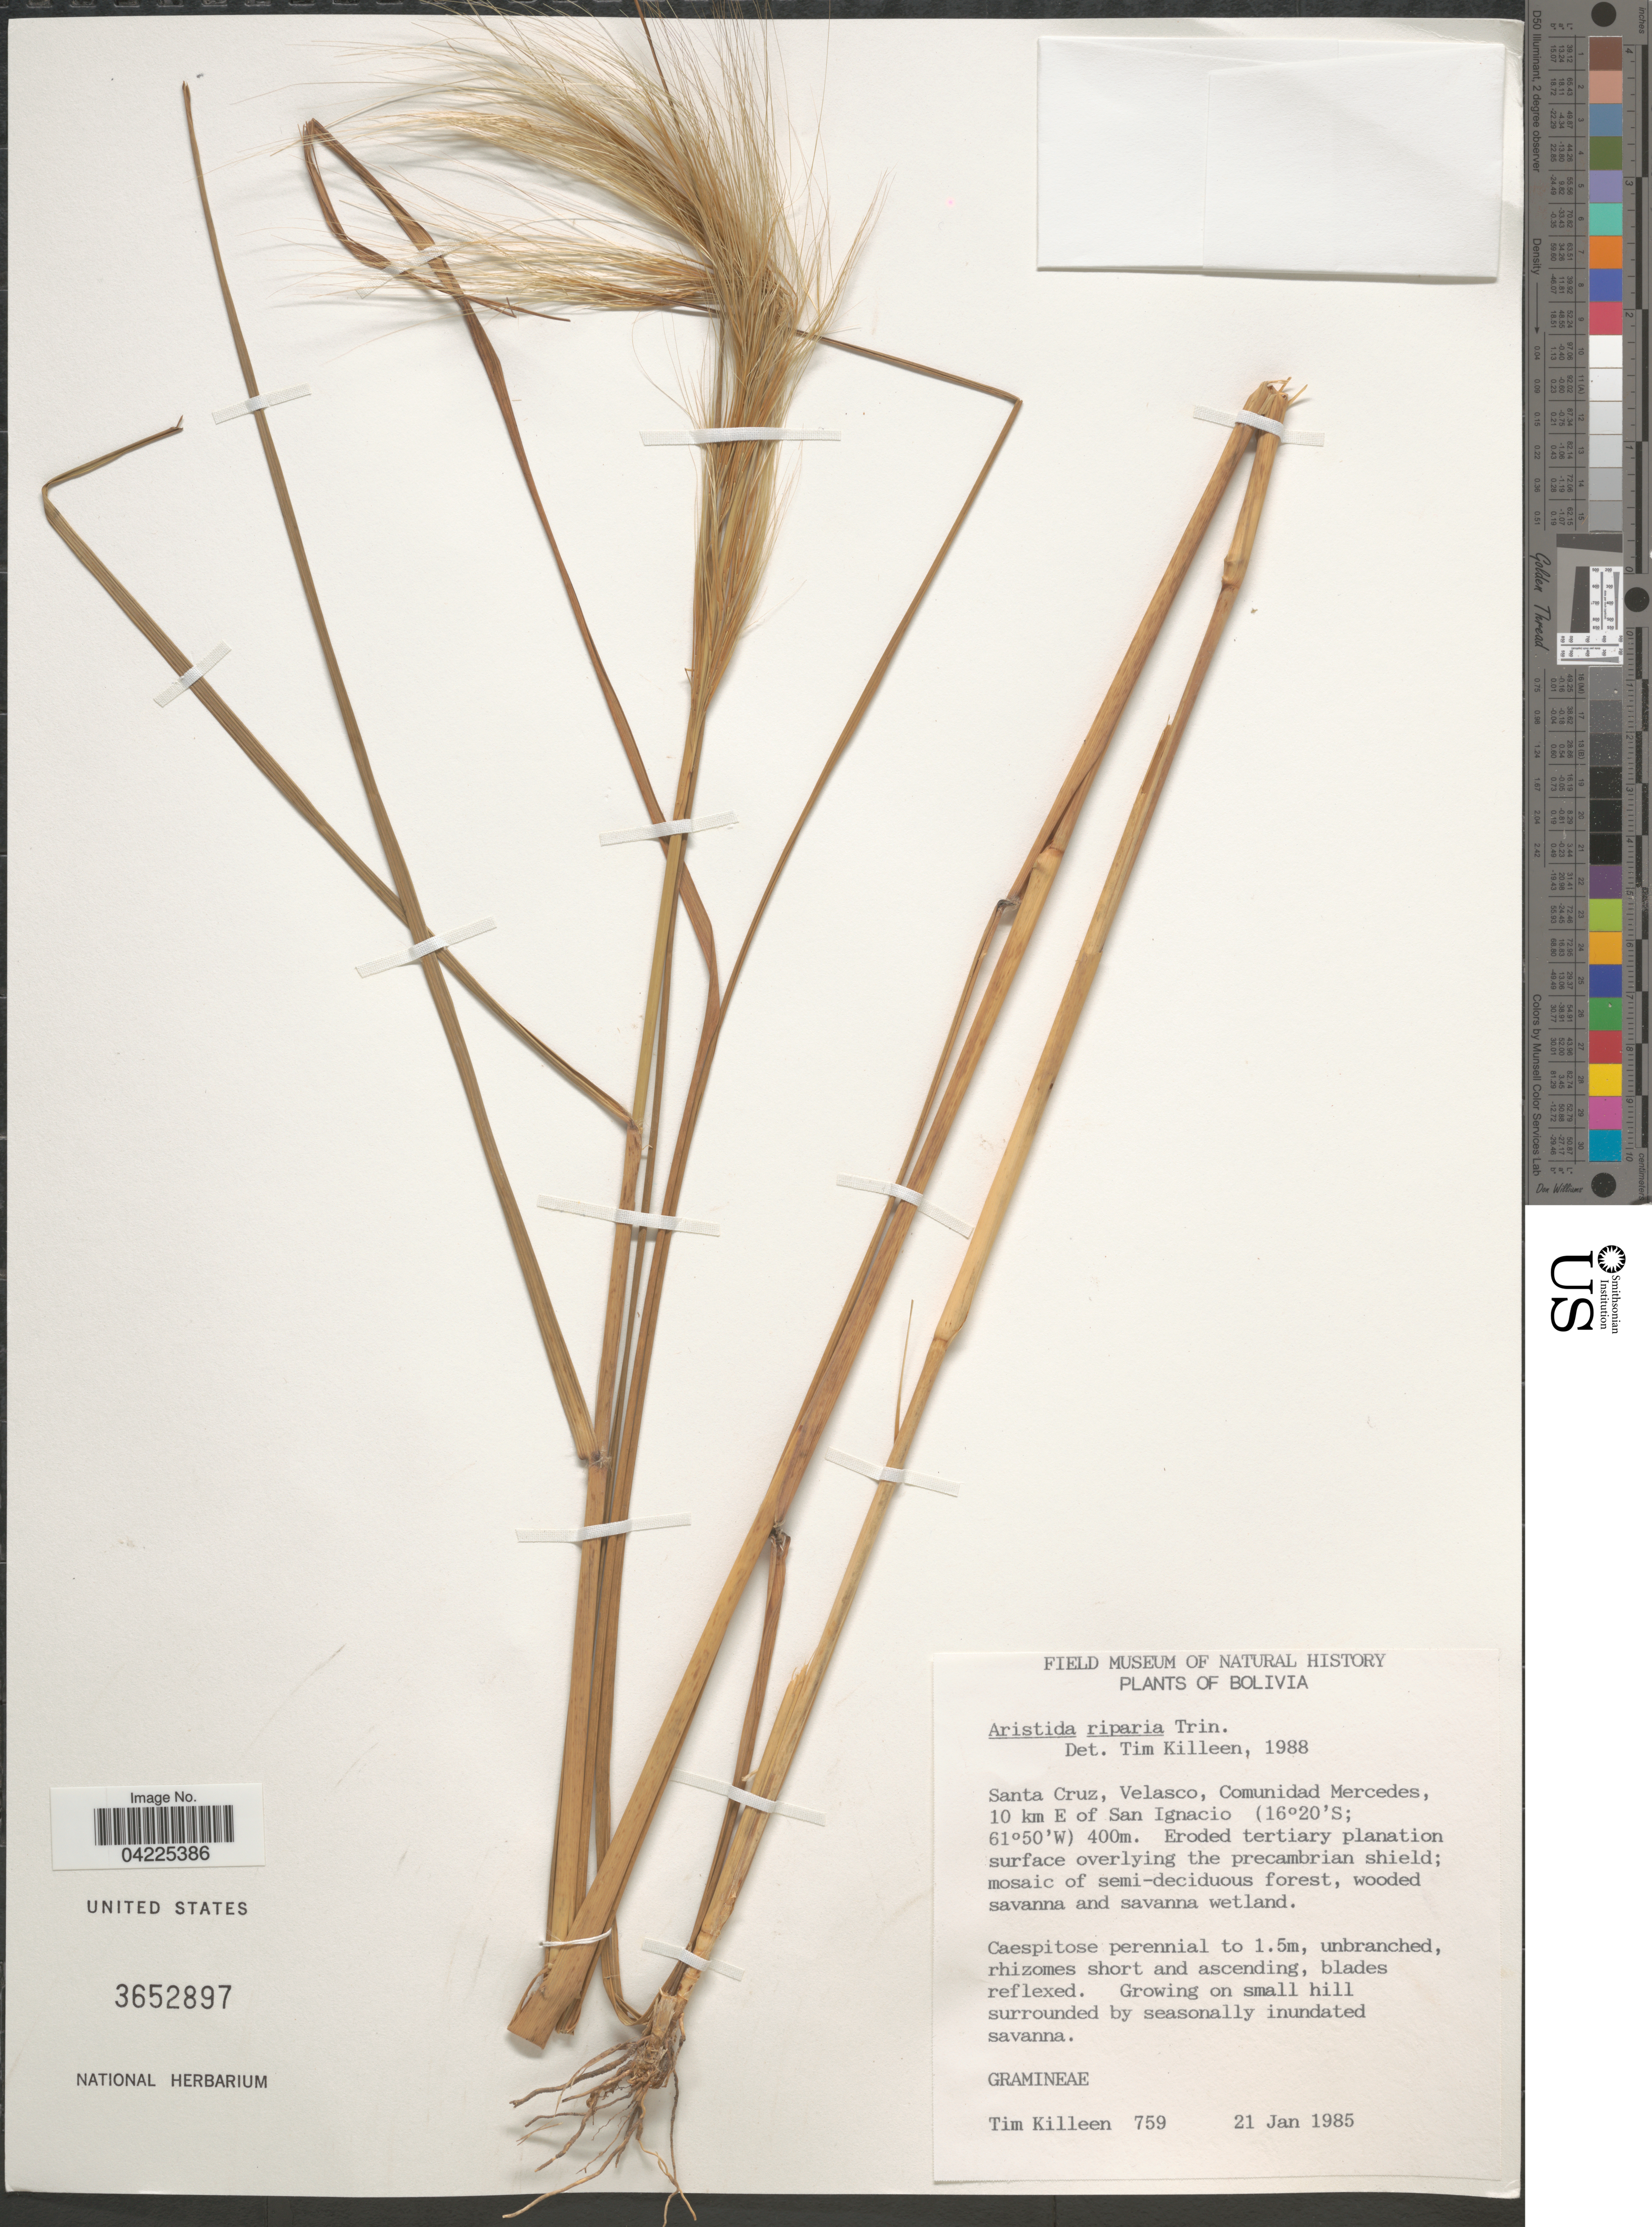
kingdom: Plantae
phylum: Tracheophyta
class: Liliopsida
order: Poales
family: Poaceae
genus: Aristida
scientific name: Aristida riparia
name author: Trin.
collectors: T. J. Killeen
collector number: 759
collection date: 1985-01-21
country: Bolivia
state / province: Santa Cruz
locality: Santa Cruz, Velasco, Comunidad Mercedes, 10 km E of San Ignacio.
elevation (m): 400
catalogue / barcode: US 3652897